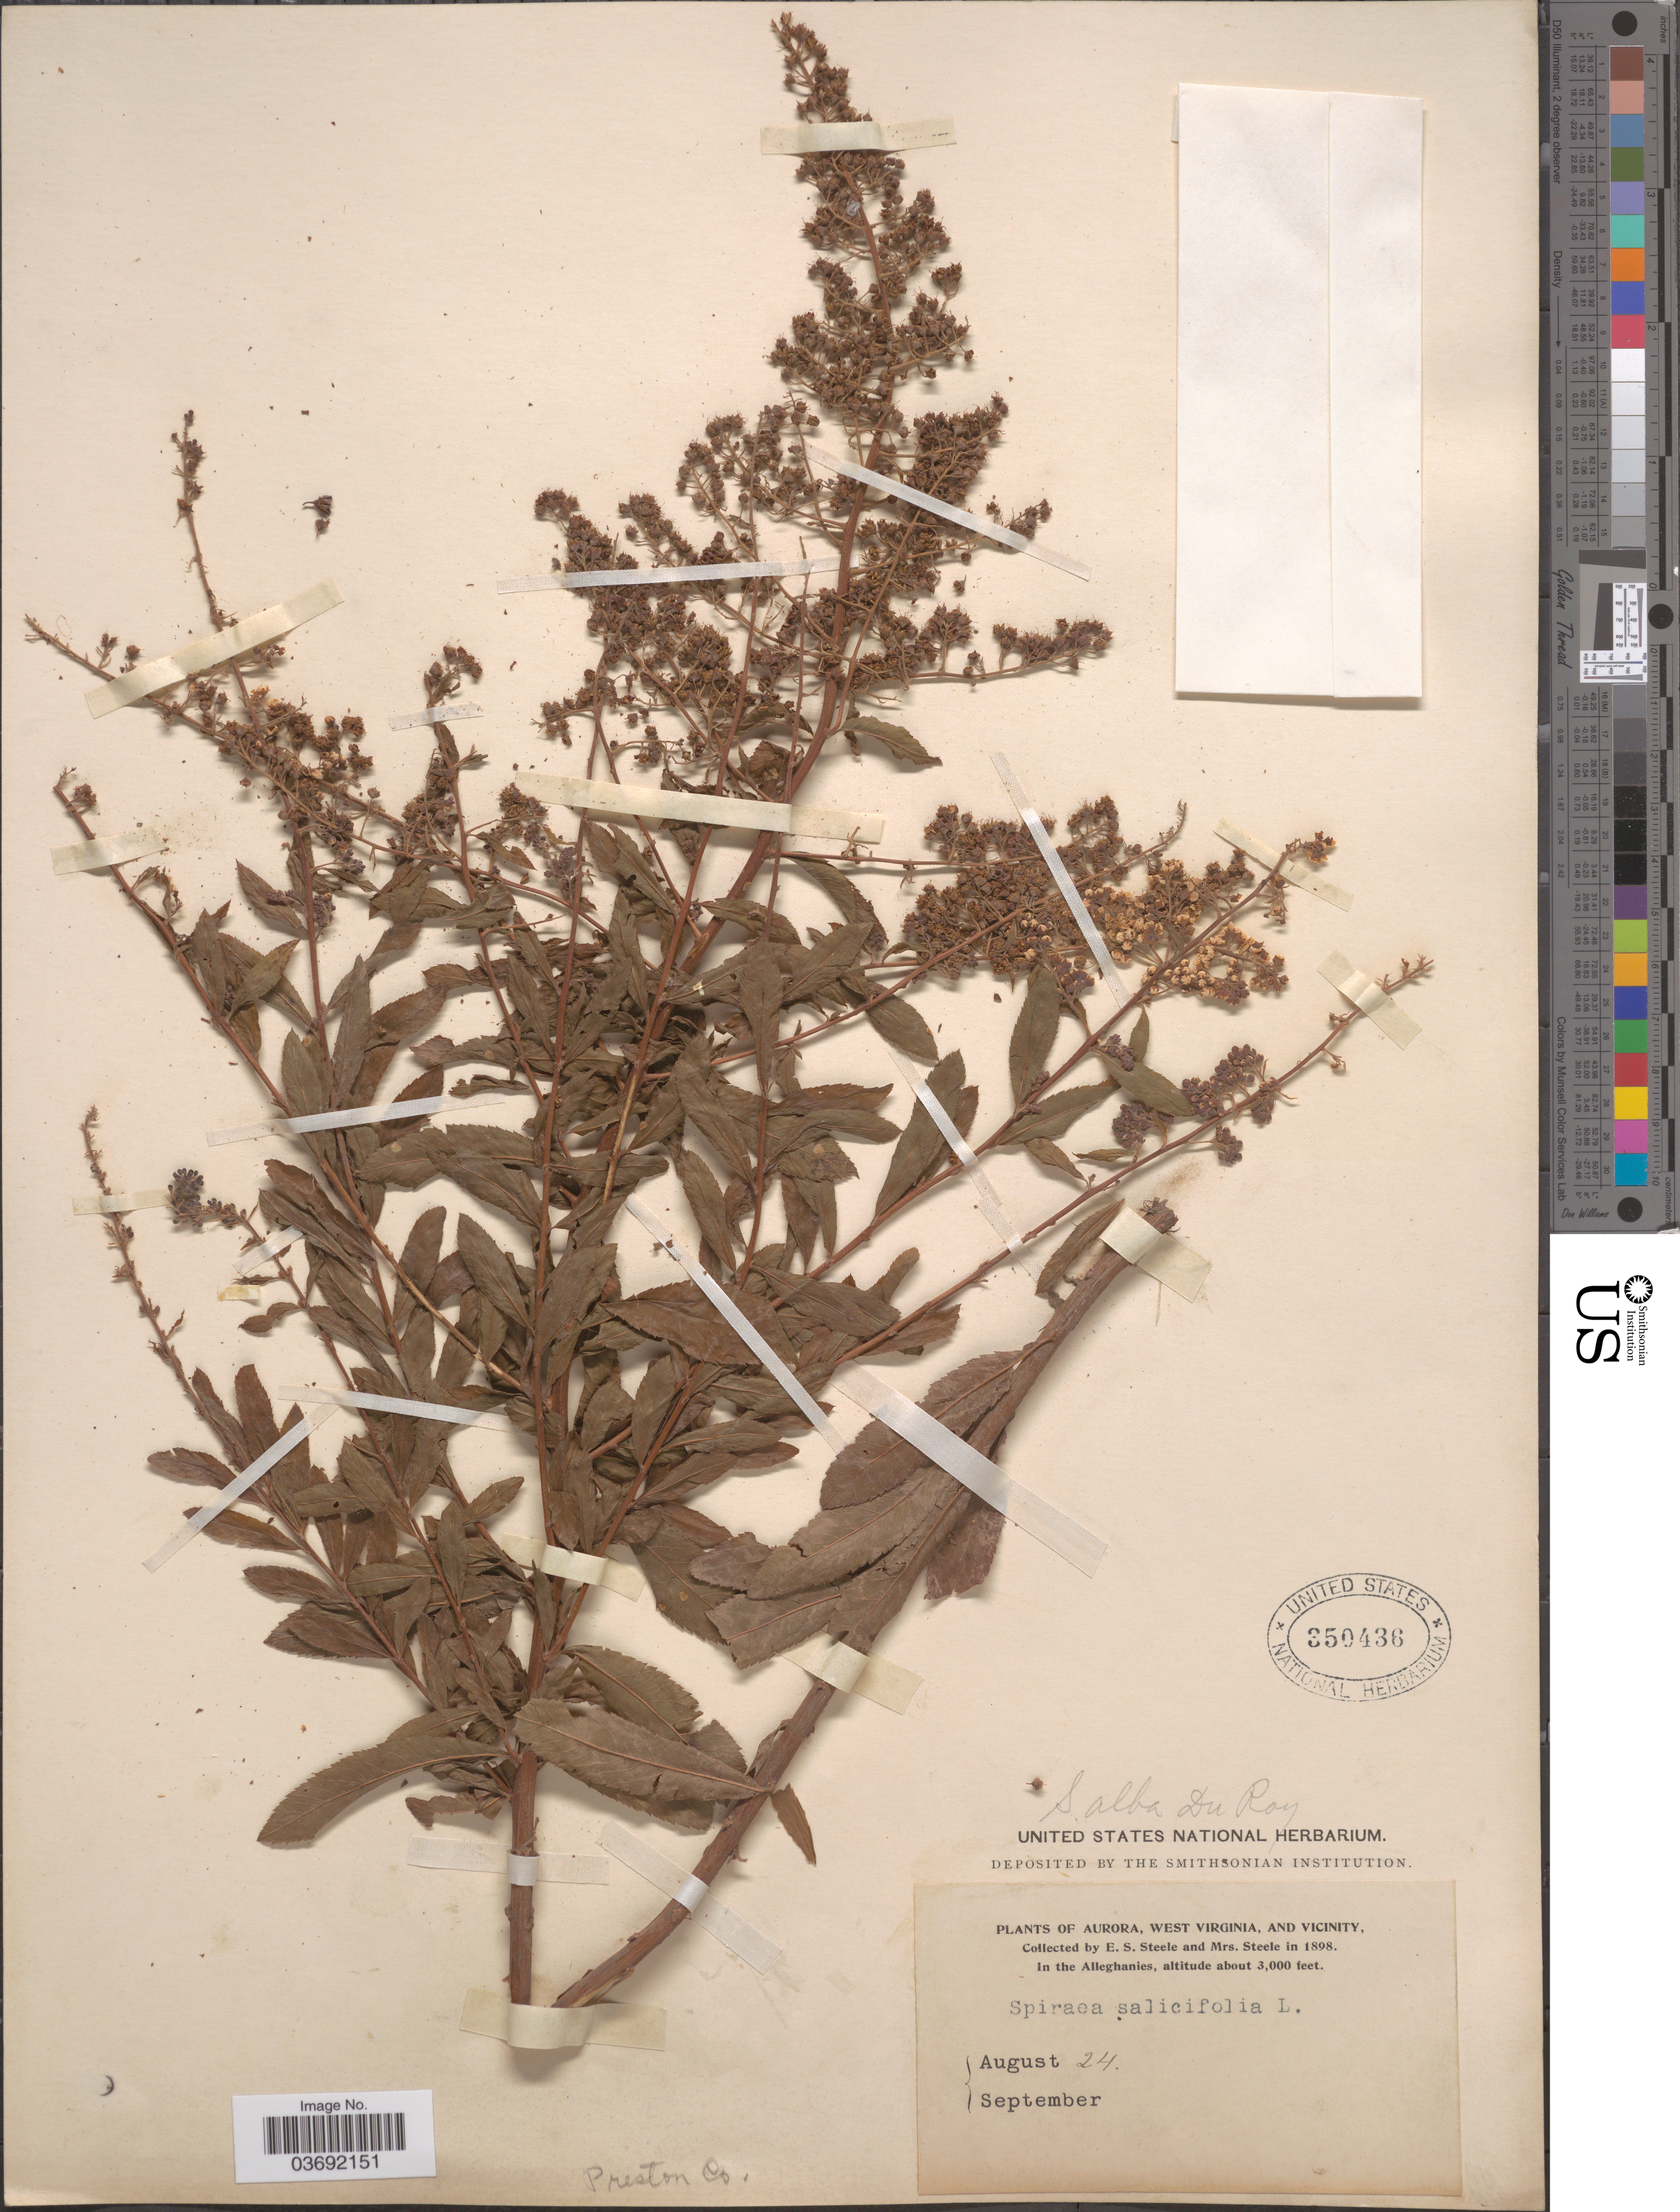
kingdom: Plantae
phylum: Tracheophyta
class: Magnoliopsida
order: Rosales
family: Rosaceae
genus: Spiraea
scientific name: Spiraea alba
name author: Du Roi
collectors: E. Steele & Mrs. E. S. Steele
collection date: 1898-08-24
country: United States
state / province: West Virginia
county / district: Preston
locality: Aurora, West Virginia, and Vicinity. In the Alleghanies. Preston Co.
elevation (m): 914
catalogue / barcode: US 350436